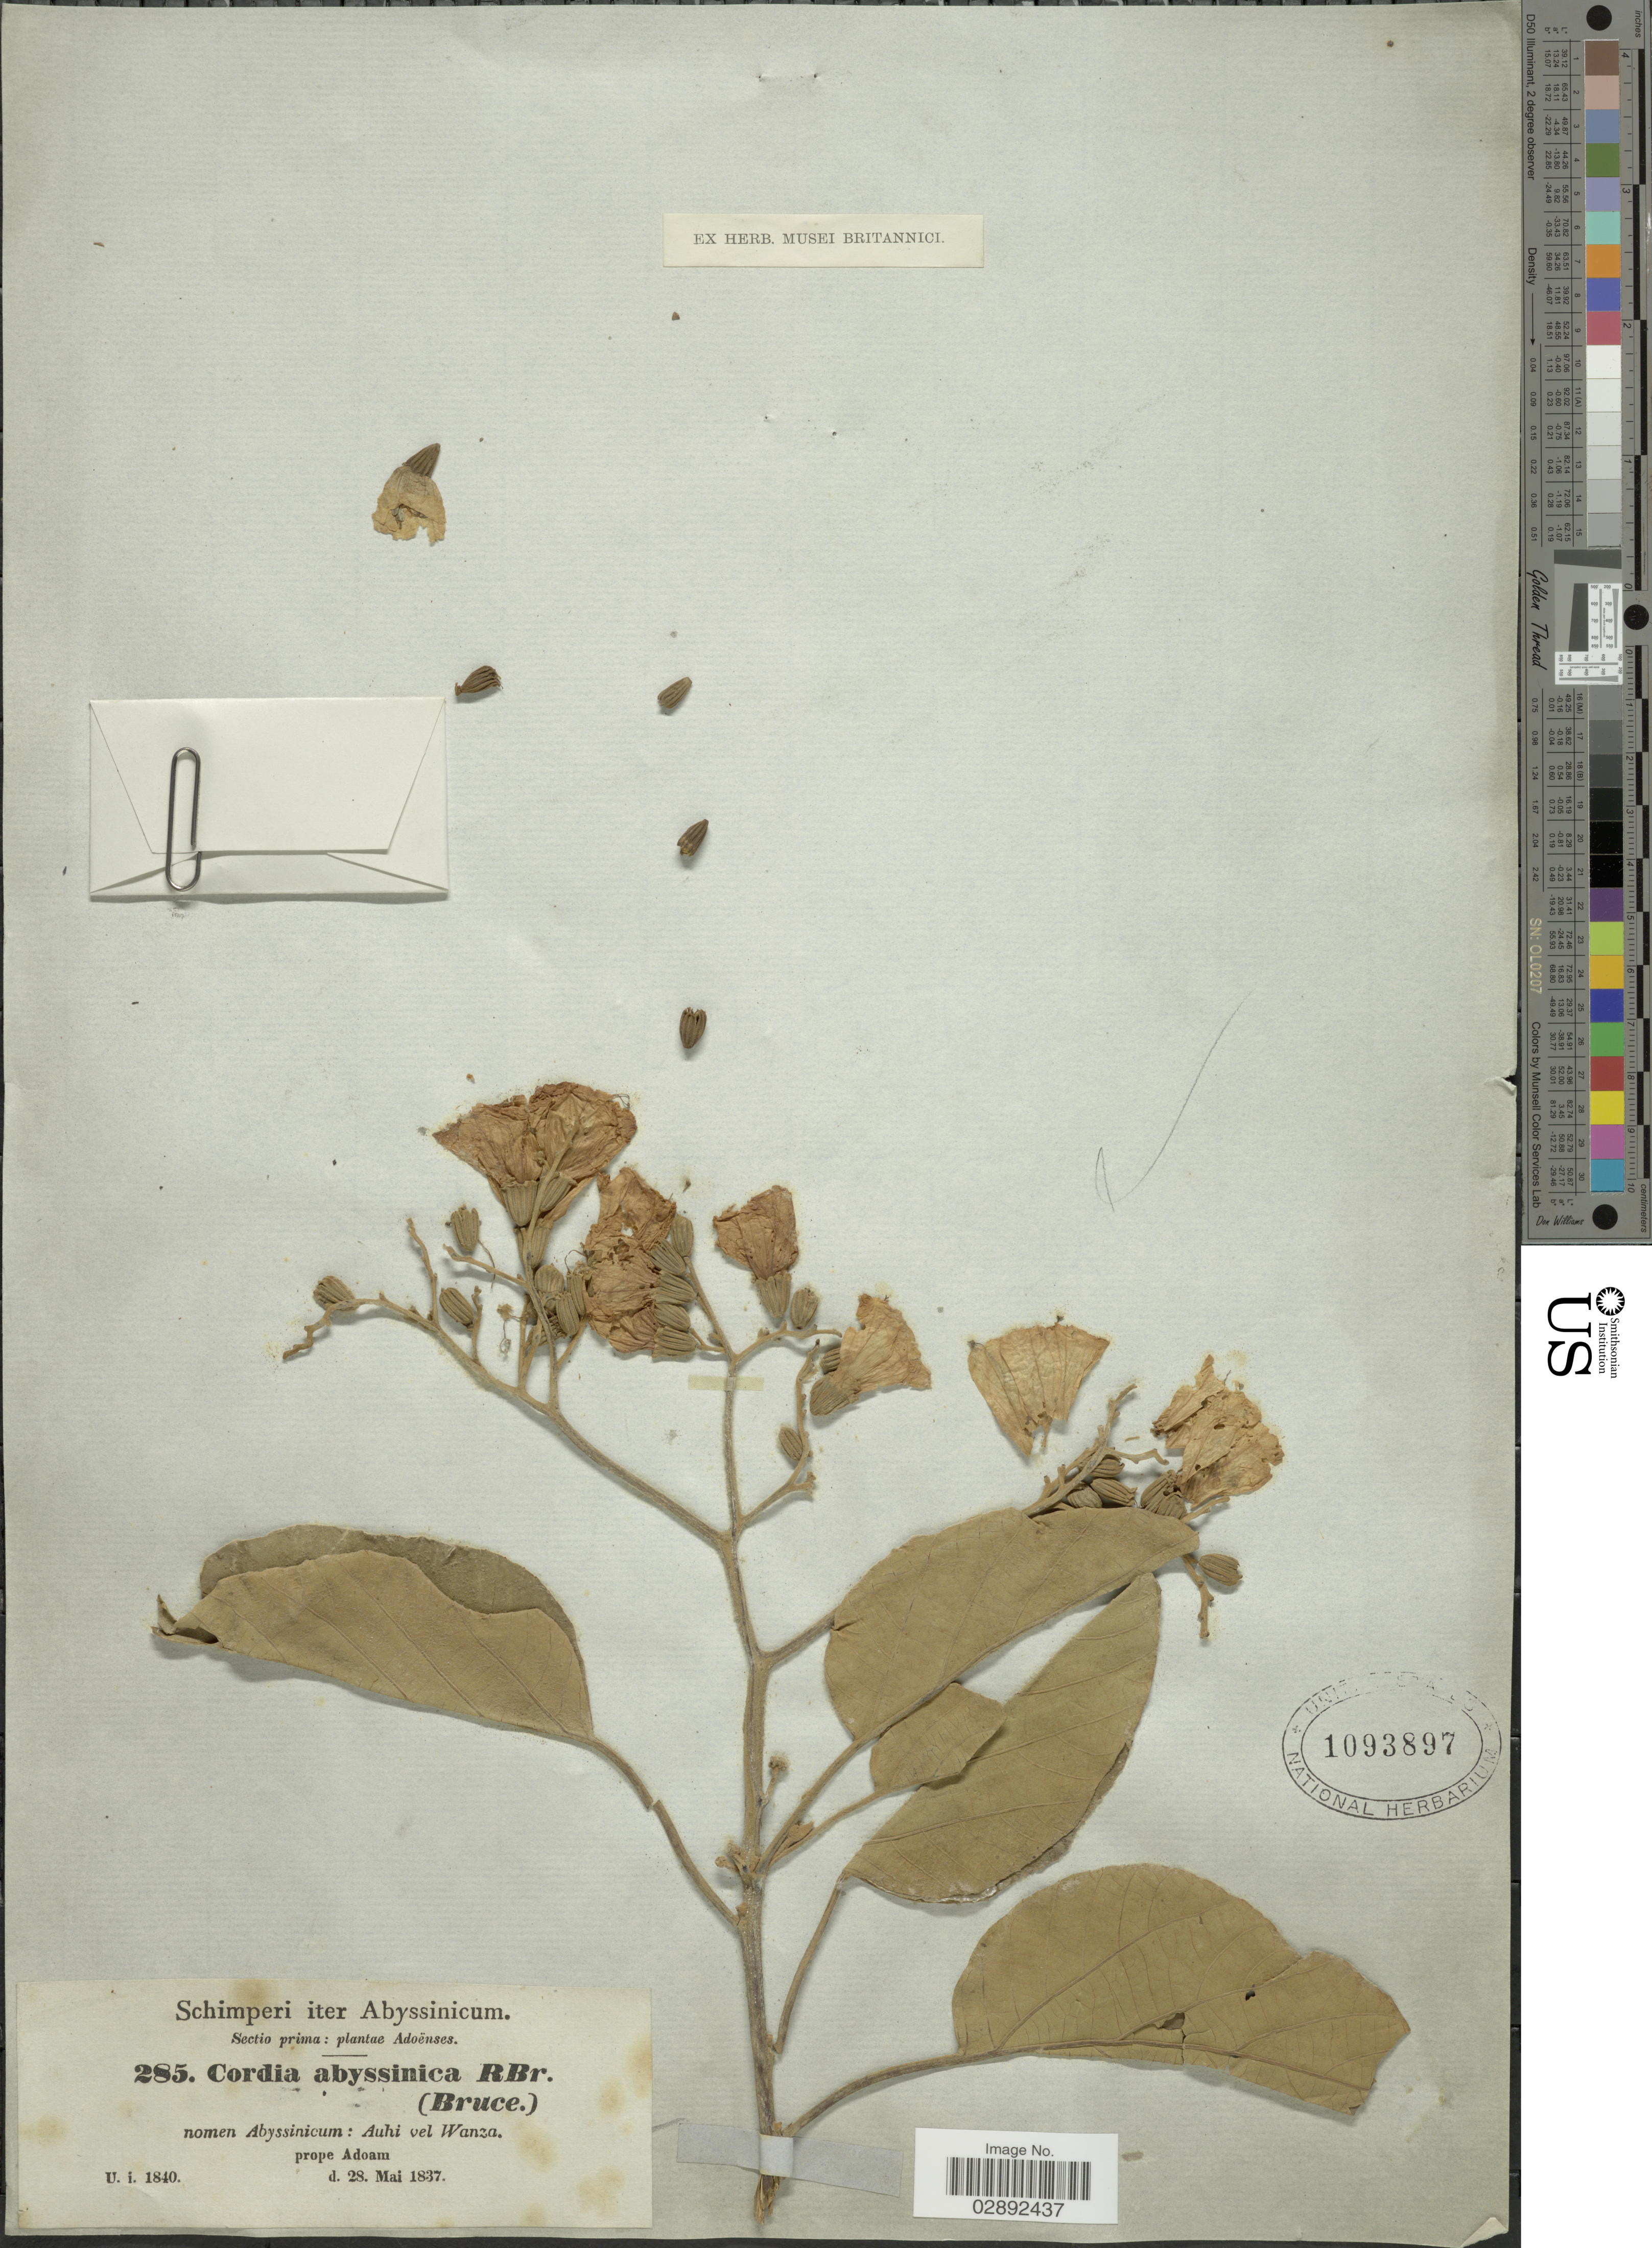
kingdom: Plantae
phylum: Tracheophyta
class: Magnoliopsida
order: Boraginales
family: Cordiaceae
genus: Cordia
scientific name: Cordia africana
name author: Lam.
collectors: -. Schimper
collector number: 285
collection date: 1837-05-28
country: Eritrea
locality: Nomen Abyssinicum: Auhi vel Wanza. Prope Adoam.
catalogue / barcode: US 1093897